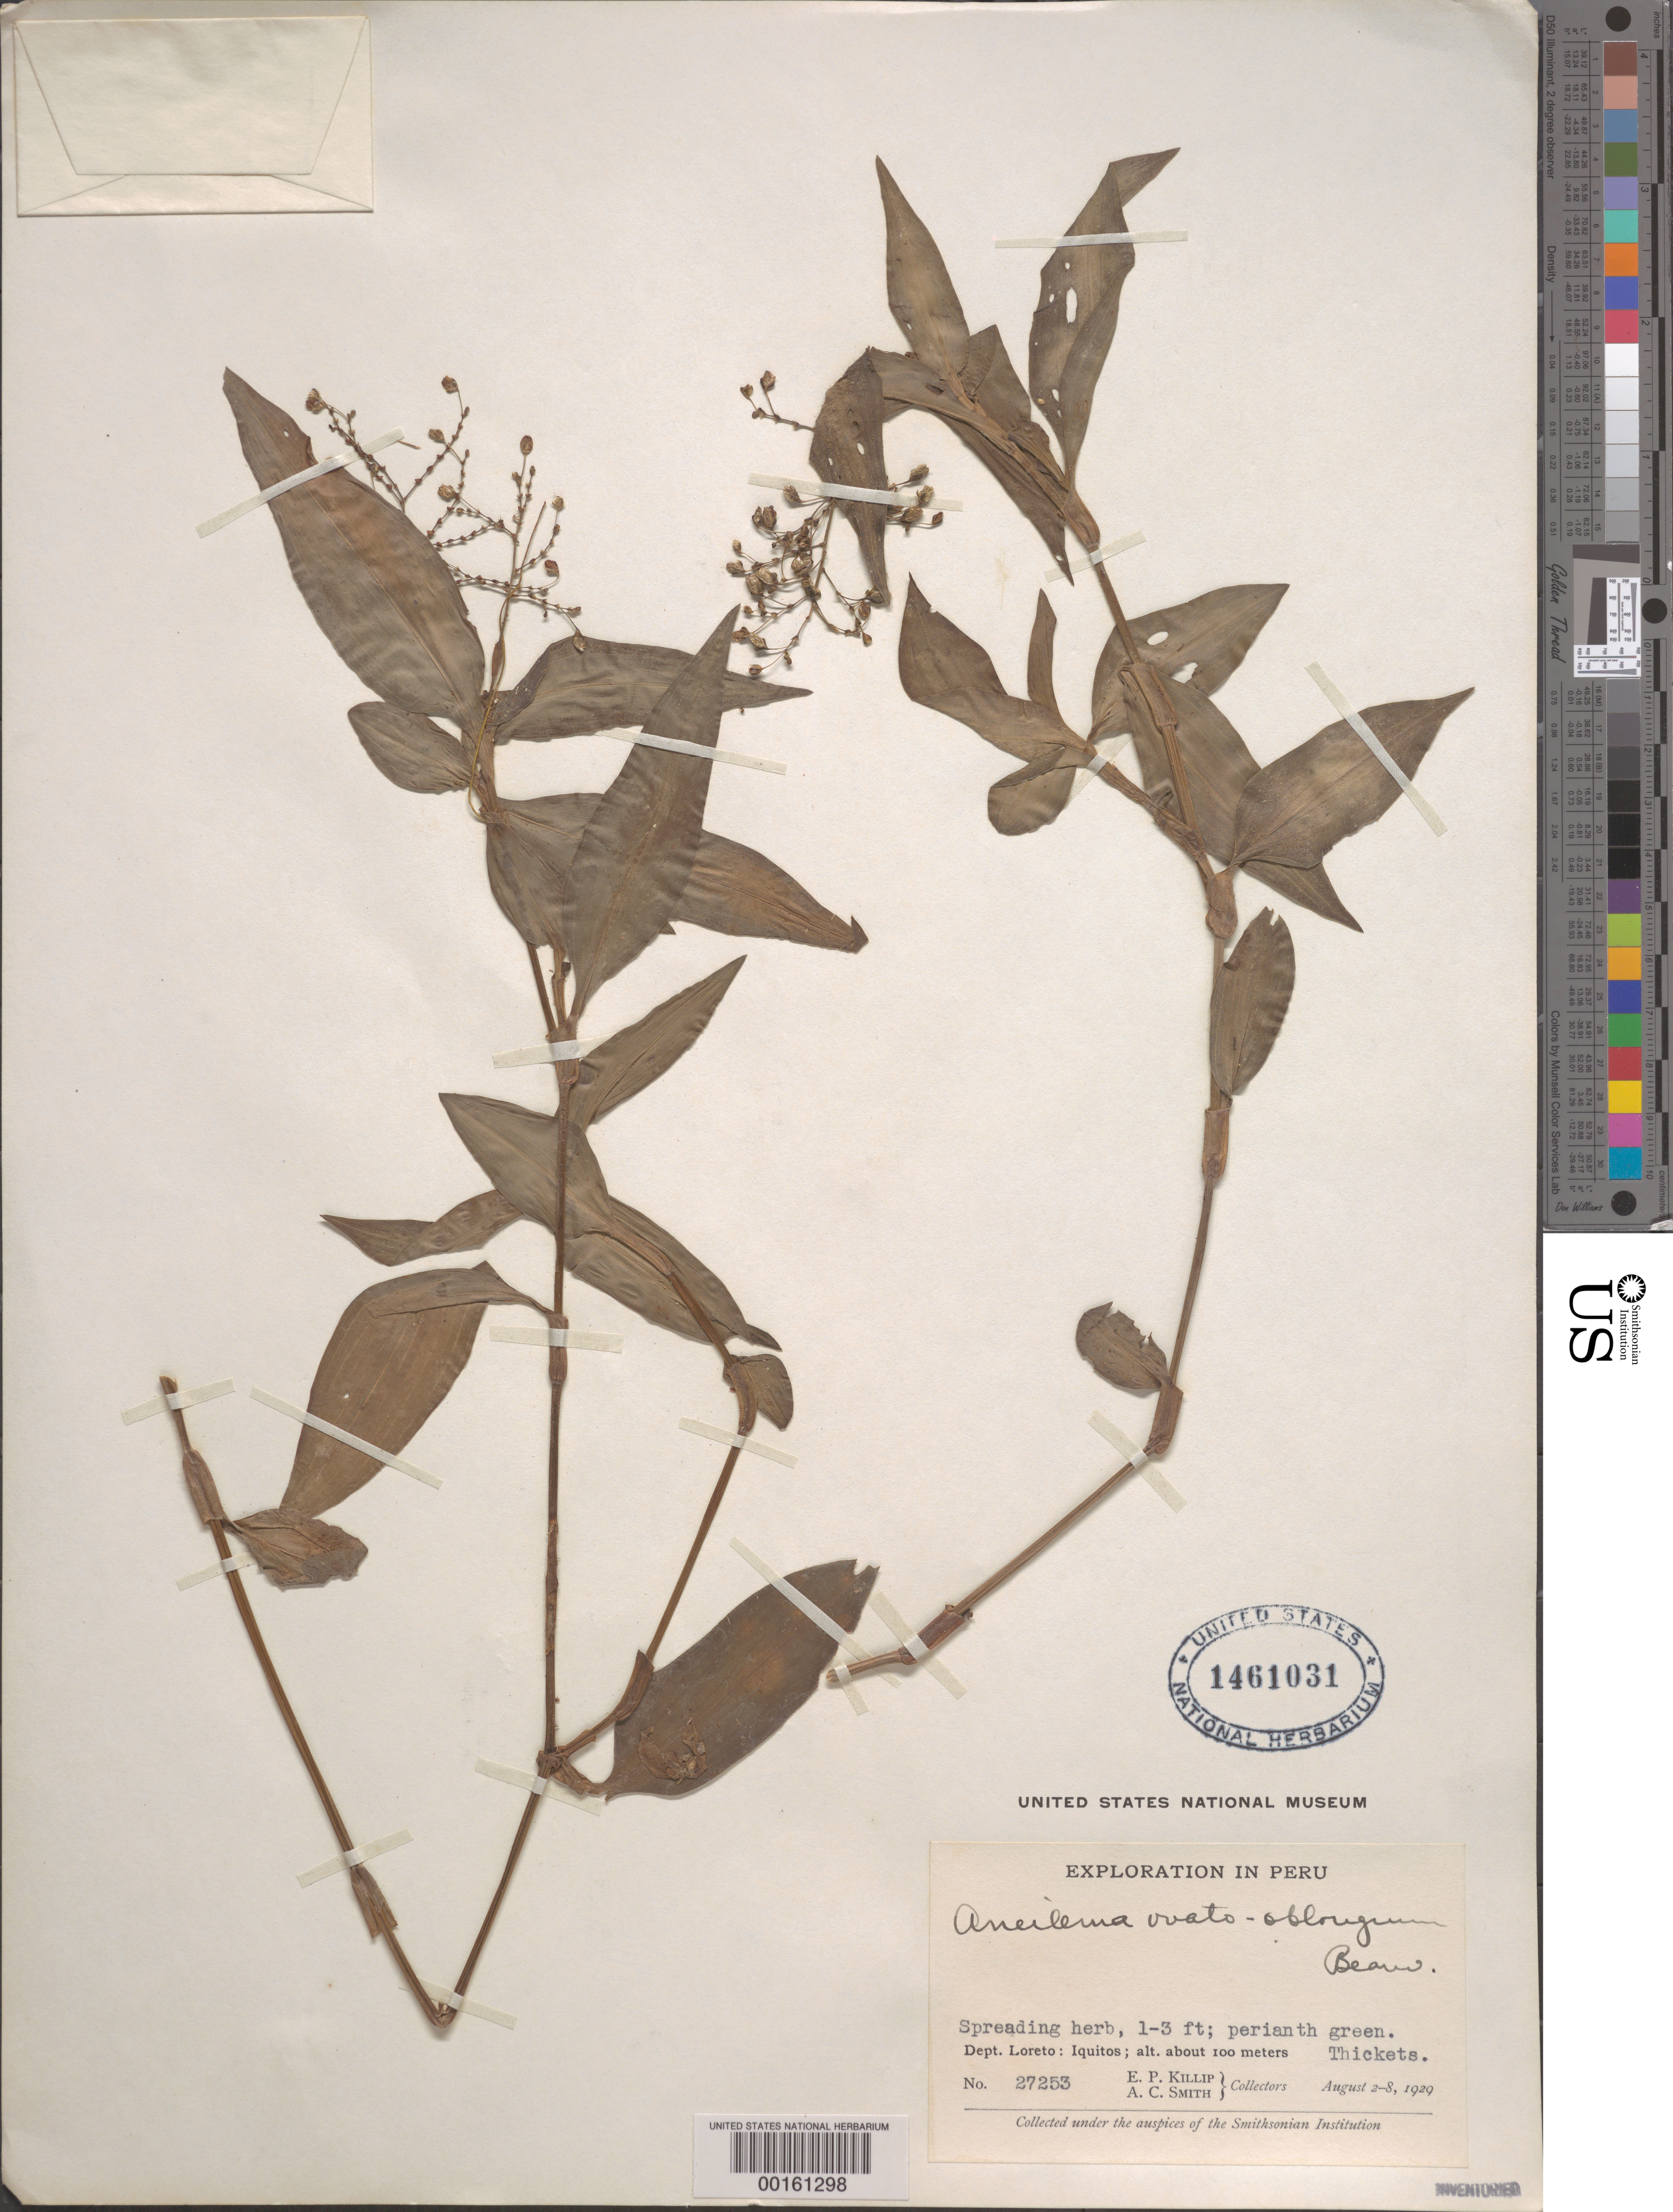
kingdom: Plantae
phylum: Tracheophyta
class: Liliopsida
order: Commelinales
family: Commelinaceae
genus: Aneilema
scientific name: Aneilema umbrosum subsp. ovato-oblongum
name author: (P. Beauv.) J.K. Morton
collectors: E. P. Killip & A. C. Smith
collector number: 27253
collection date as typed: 02 Aug 1929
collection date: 1929-08-02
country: Peru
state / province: Loreto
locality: Iquitos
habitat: Thicket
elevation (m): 100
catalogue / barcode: US 1461031